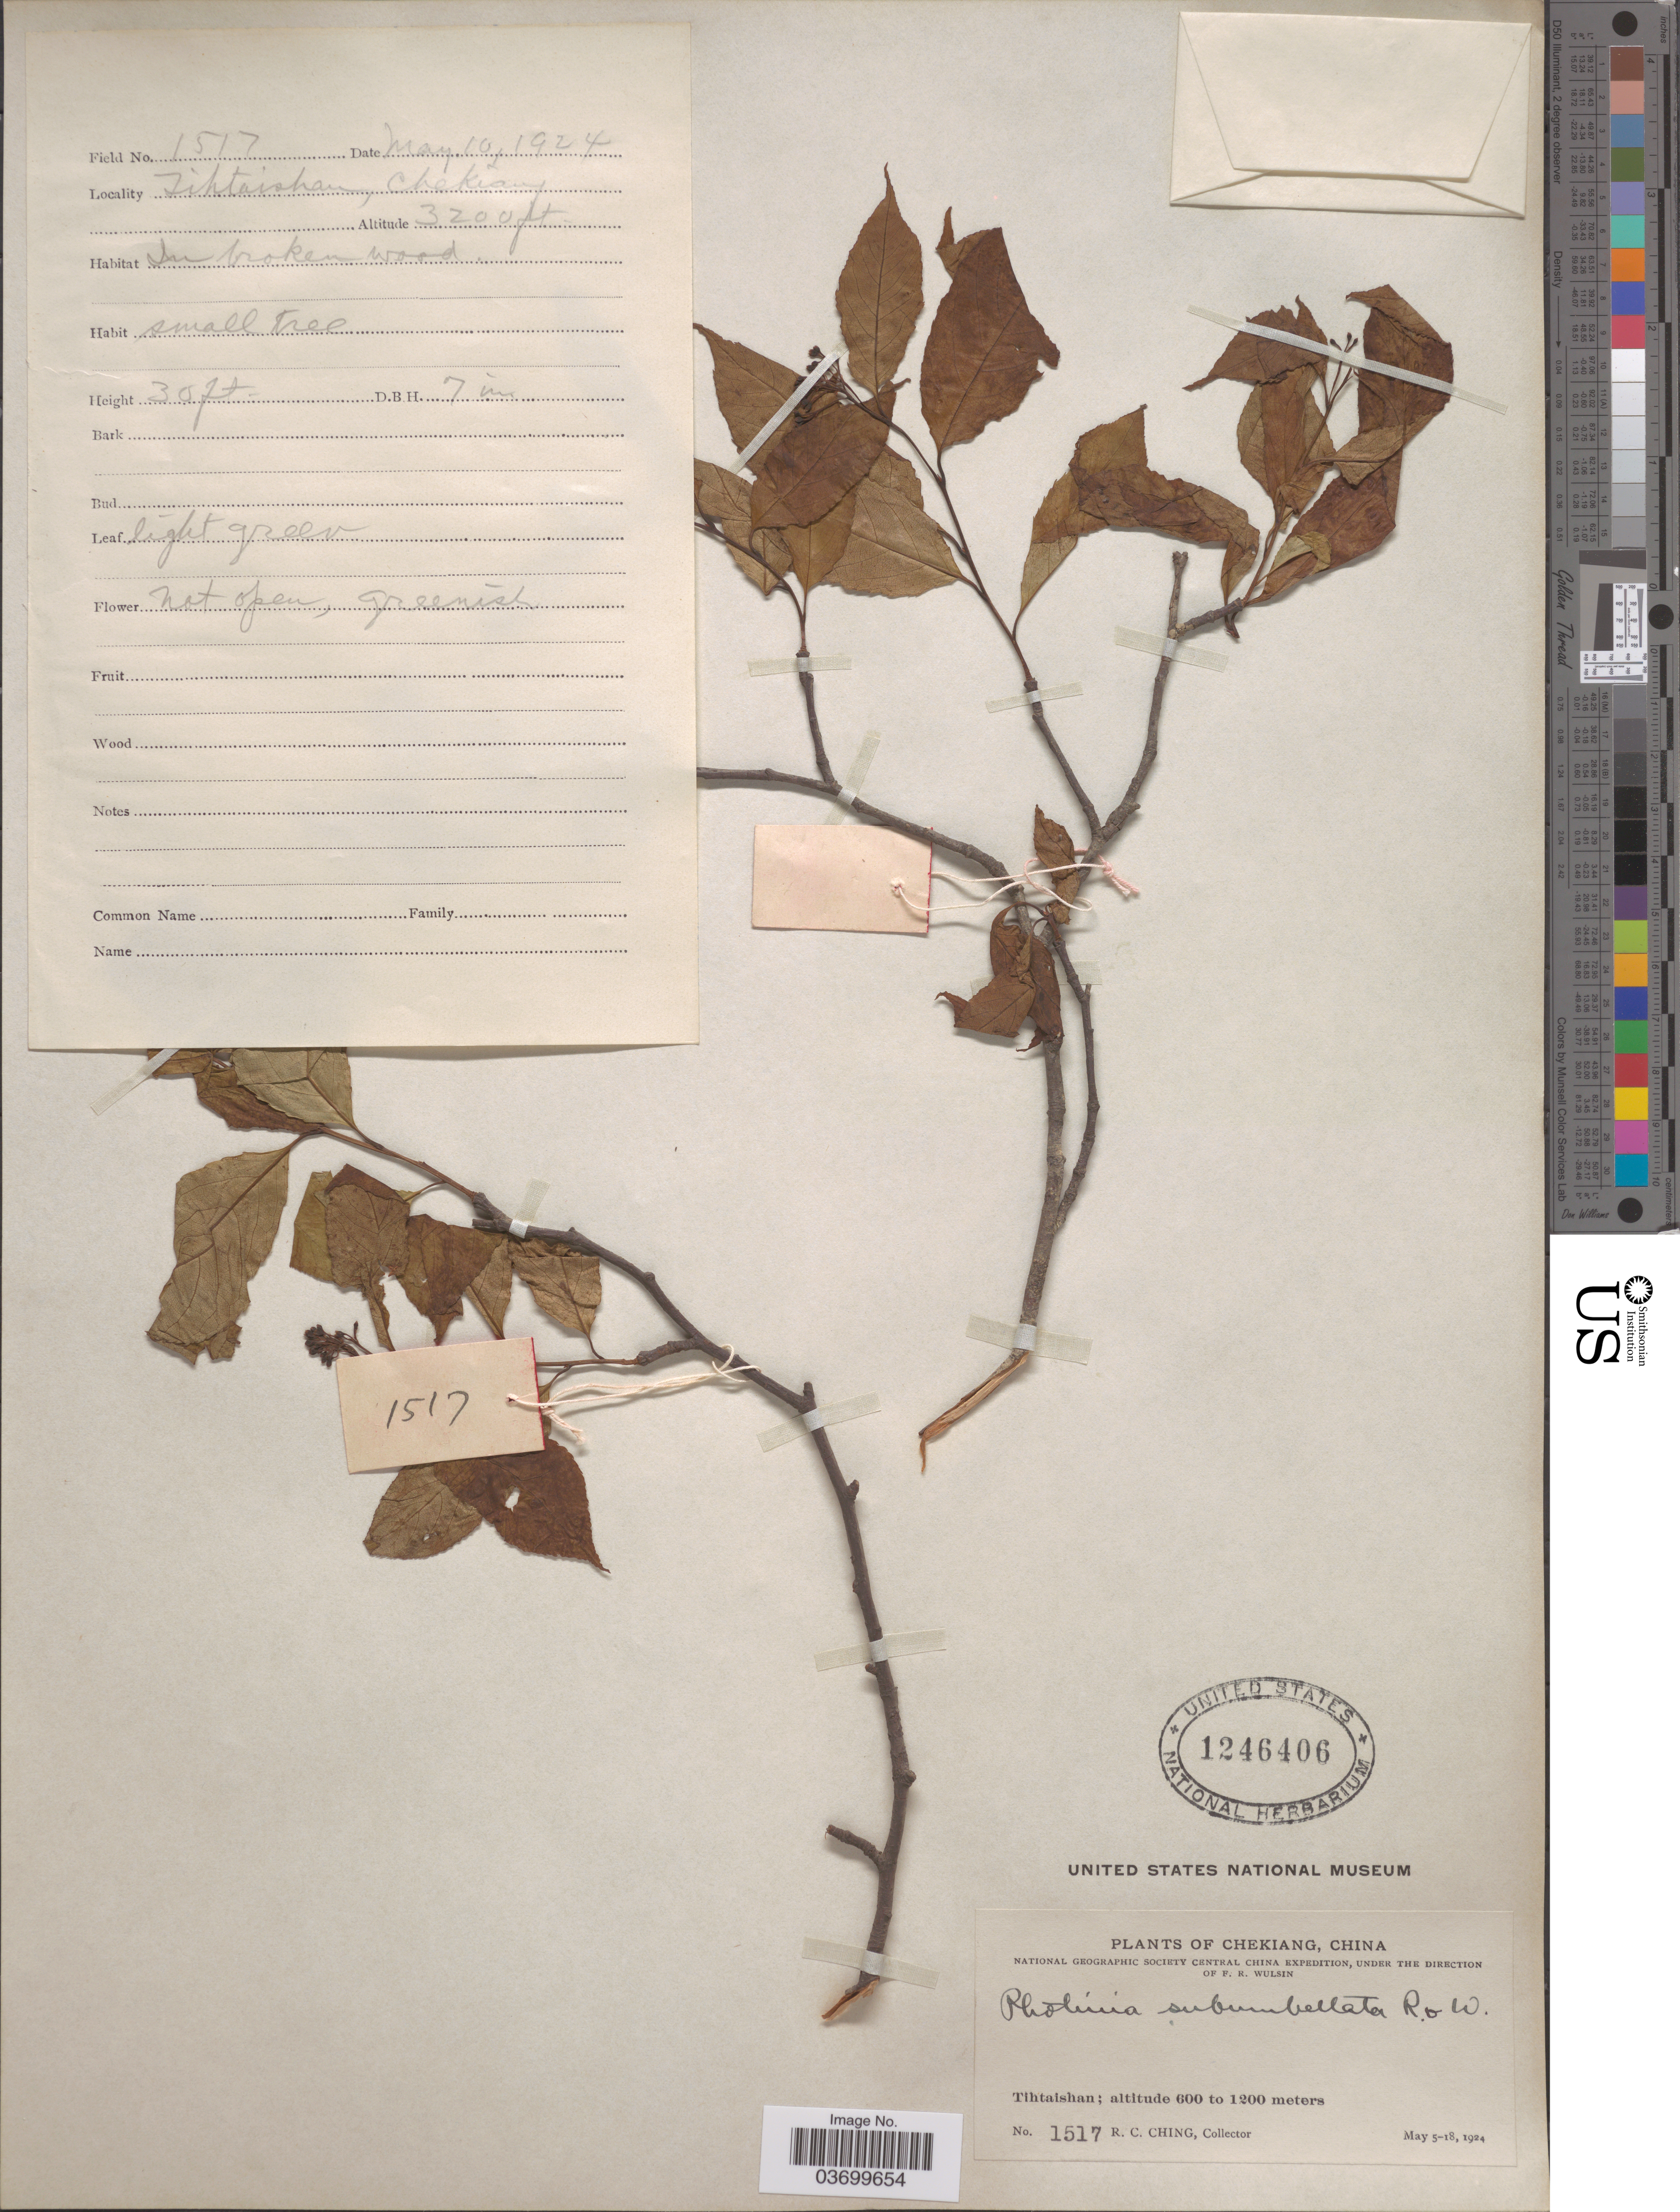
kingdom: Plantae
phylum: Tracheophyta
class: Magnoliopsida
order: Rosales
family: Rosaceae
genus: Photinia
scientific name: Photinia subumbellata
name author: Rehder & E.H. Wilson in Sarg.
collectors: R. C. Ching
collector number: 1517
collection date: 1924-05-10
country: China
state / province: Zhejiang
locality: Chekiang. Tihtaishan.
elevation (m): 975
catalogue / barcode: US 1246406